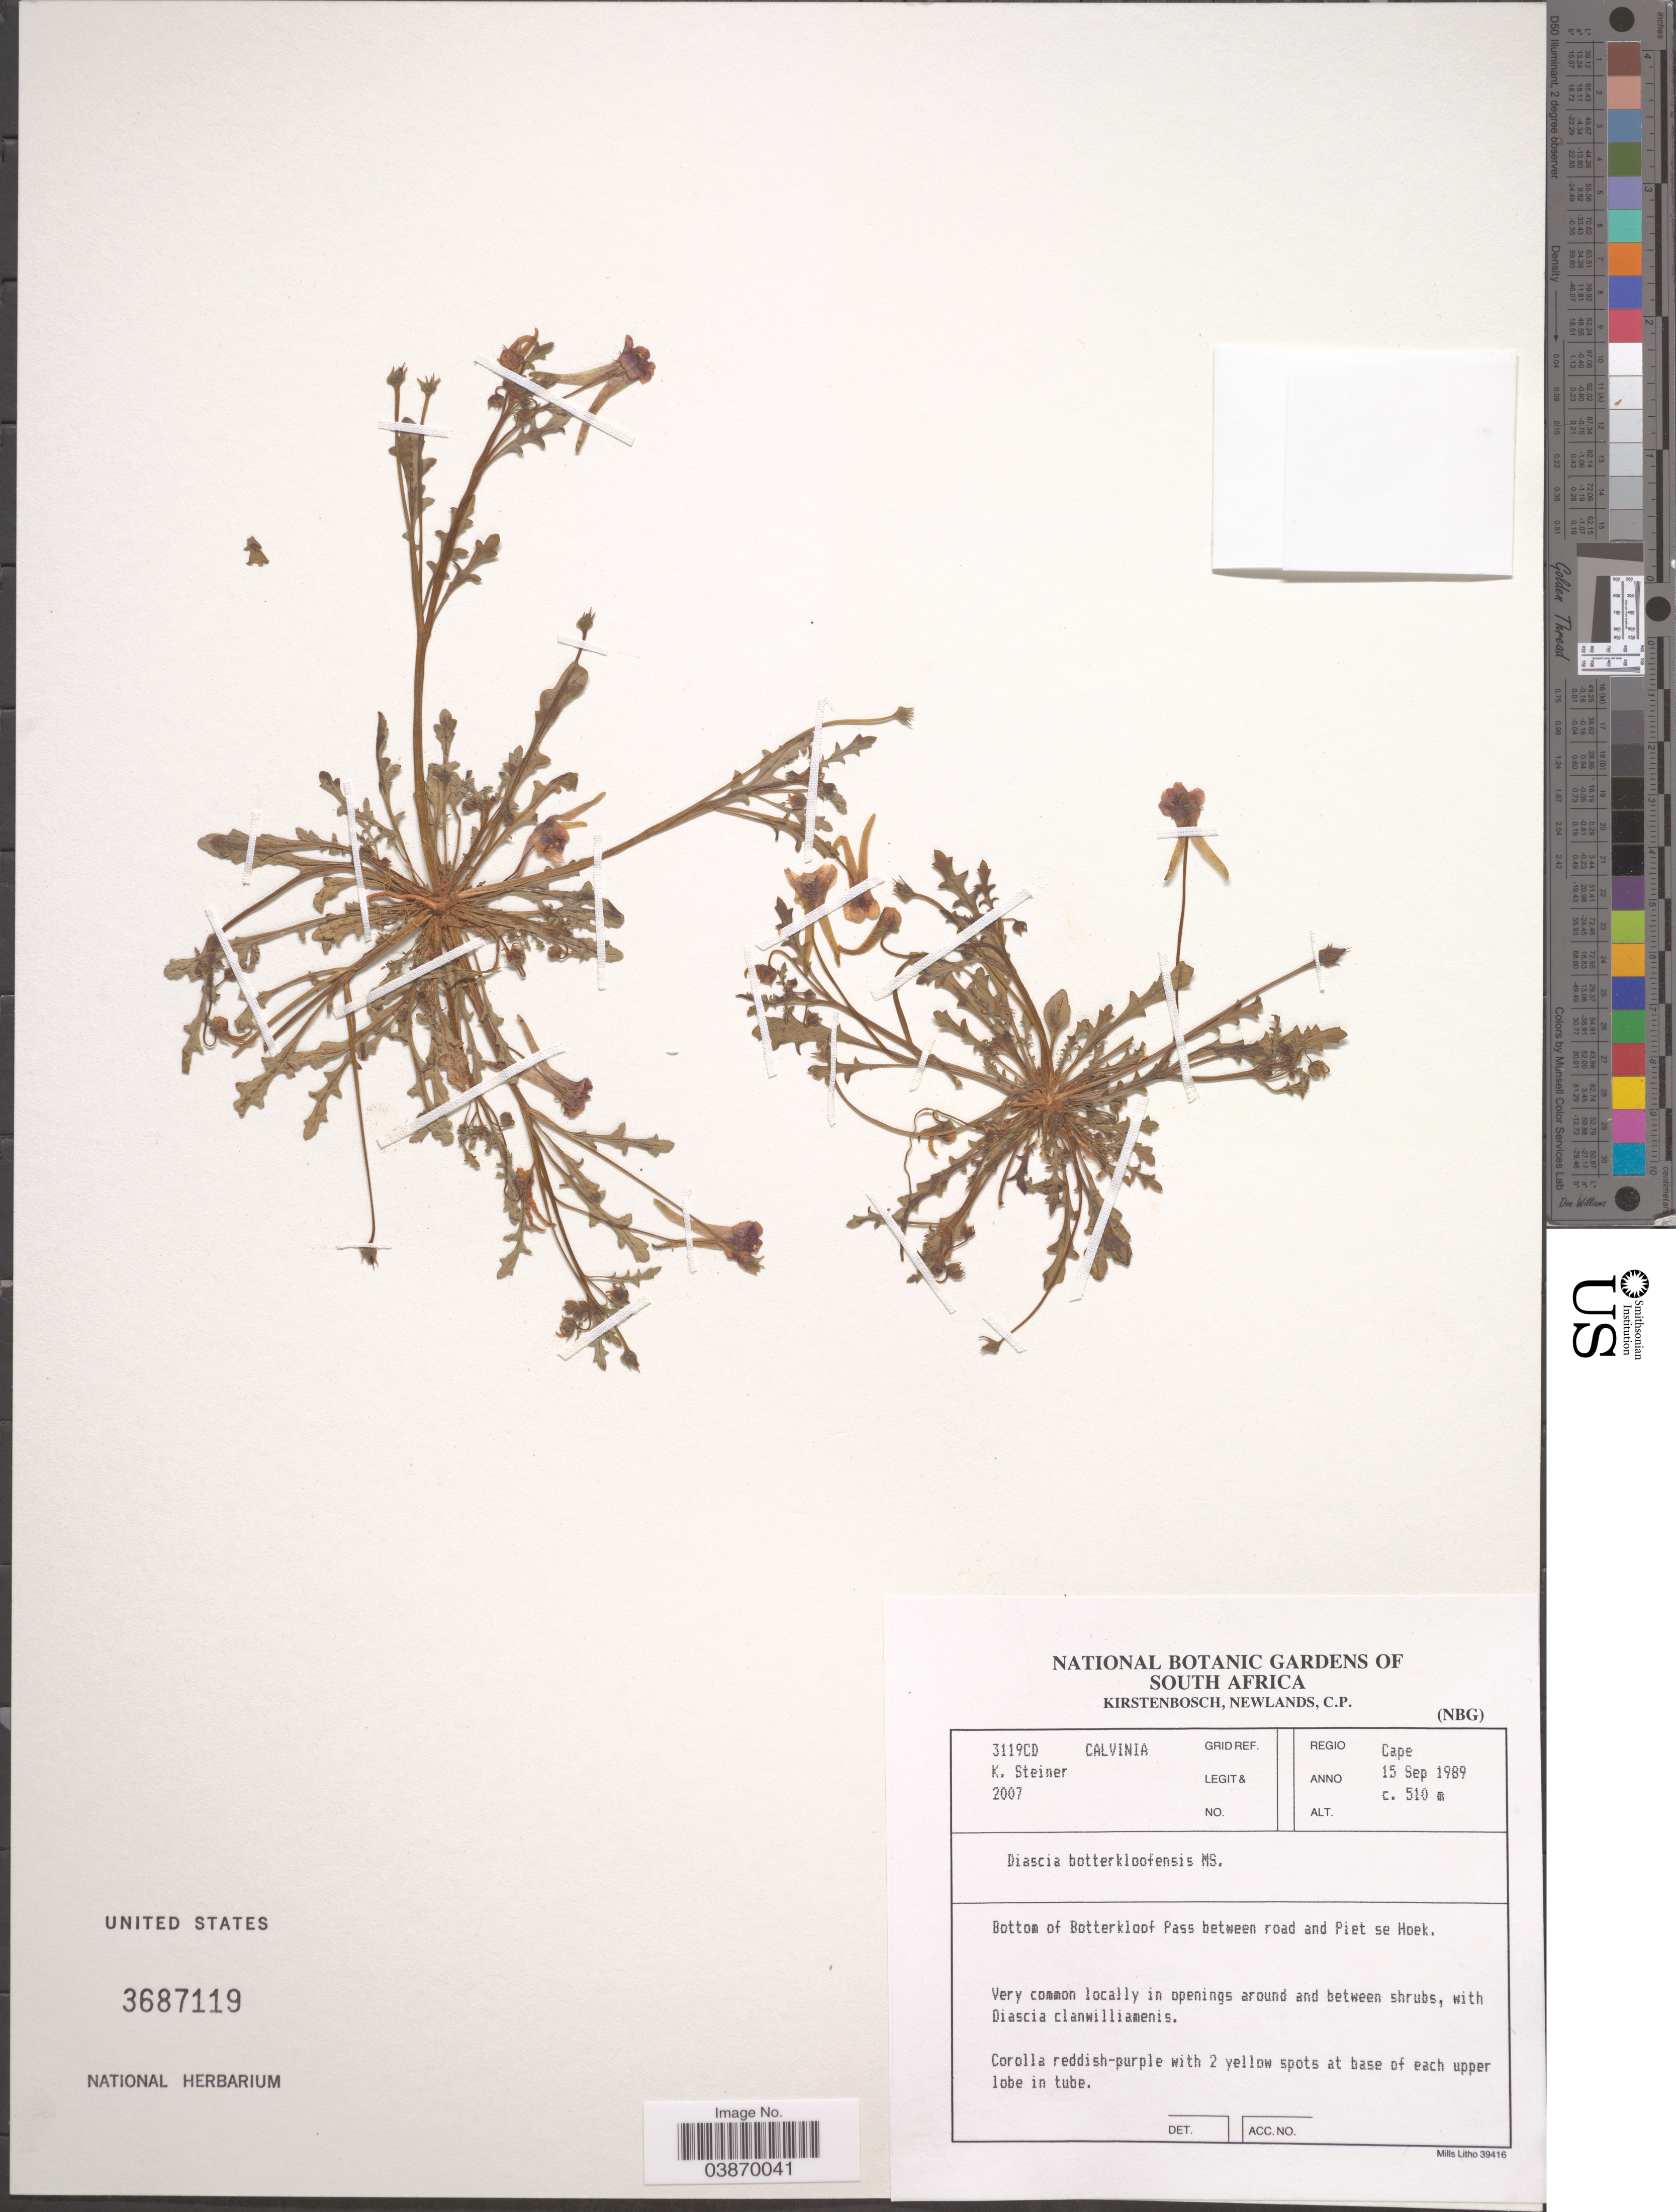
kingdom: Plantae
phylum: Tracheophyta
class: Magnoliopsida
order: Lamiales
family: Scrophulariaceae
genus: Diascia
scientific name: Diascia botterkloofensis K.E. Steiner sp. nov. ined.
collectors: K. Steiner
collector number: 2007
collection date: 1989-09-15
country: South Africa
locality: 3119CD Calvinia Grif Ref. Regio Cape. Bottom of Botterkloof Pass between road and Piet se Hoek.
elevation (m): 510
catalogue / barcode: US 3687119